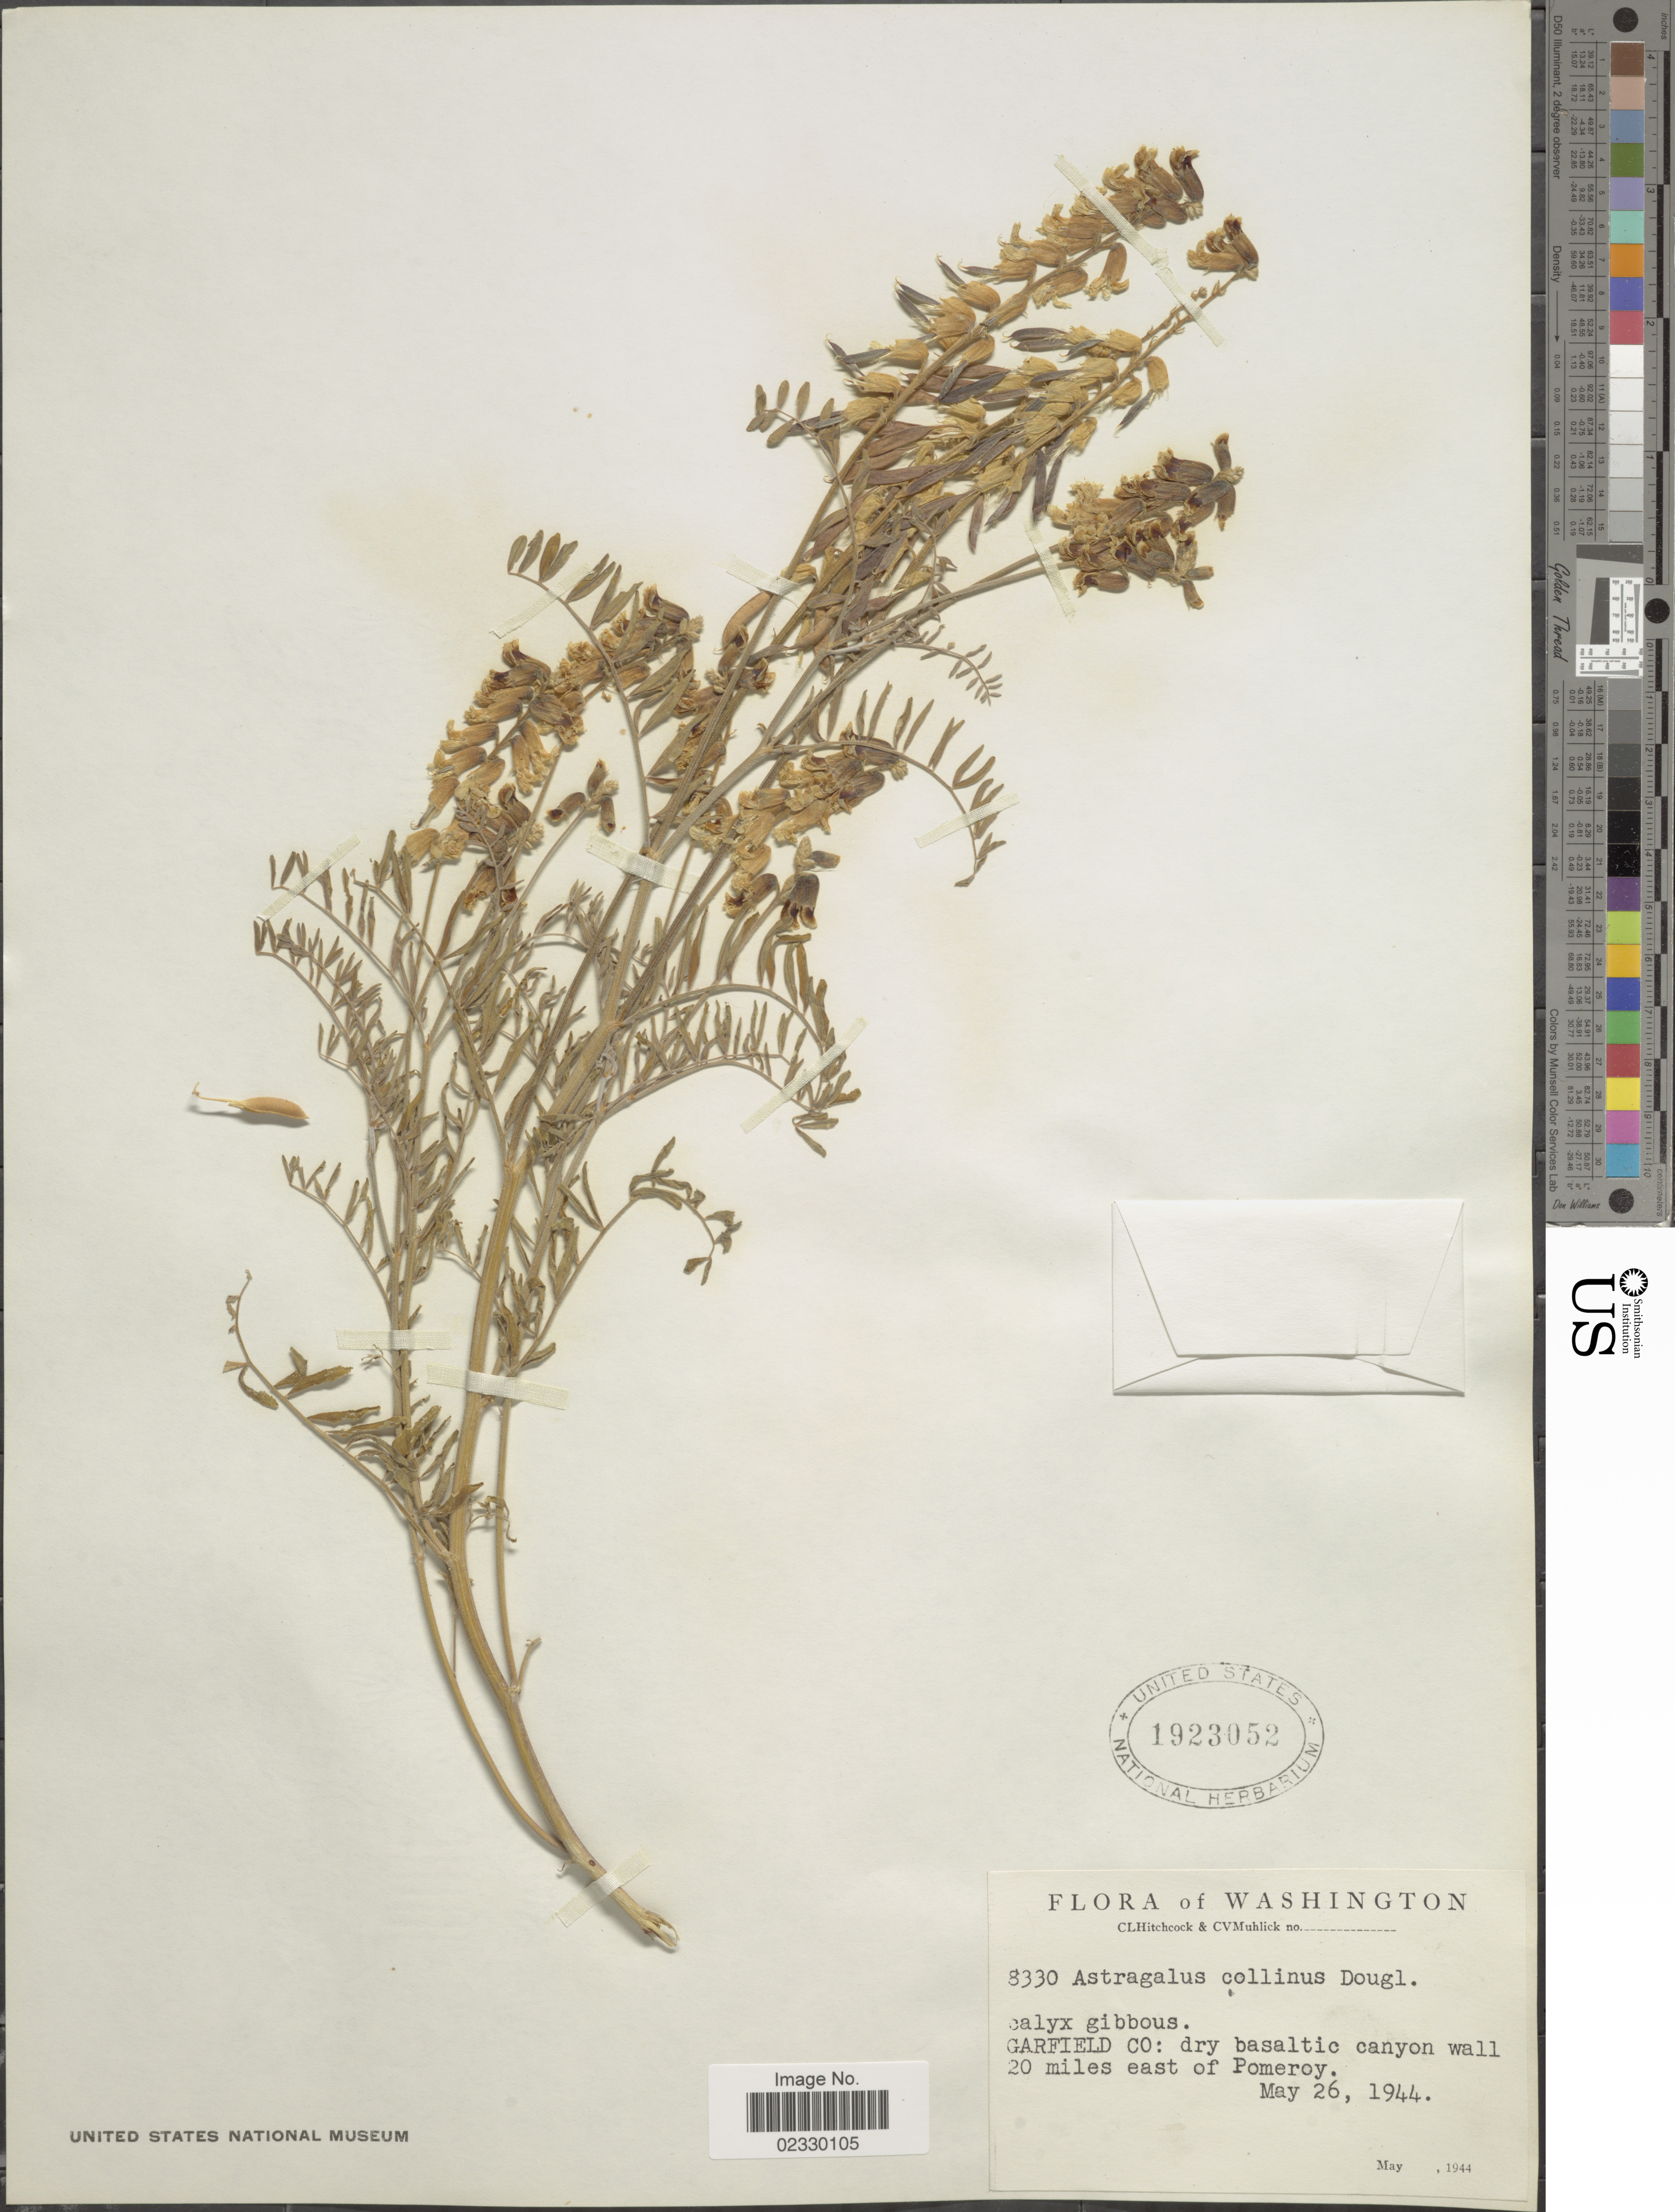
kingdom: Plantae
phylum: Tracheophyta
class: Magnoliopsida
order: Fabales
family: Fabaceae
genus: Astragalus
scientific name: Astragalus collinus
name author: Douglas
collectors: C. L. Hitchcock & C. V. Muhlick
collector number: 8330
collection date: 1944-05-26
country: United States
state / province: Washington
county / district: Garfield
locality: Garfield Co: dry basaltic canyon wall 20 miles east of Pomeroy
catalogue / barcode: US 1923052